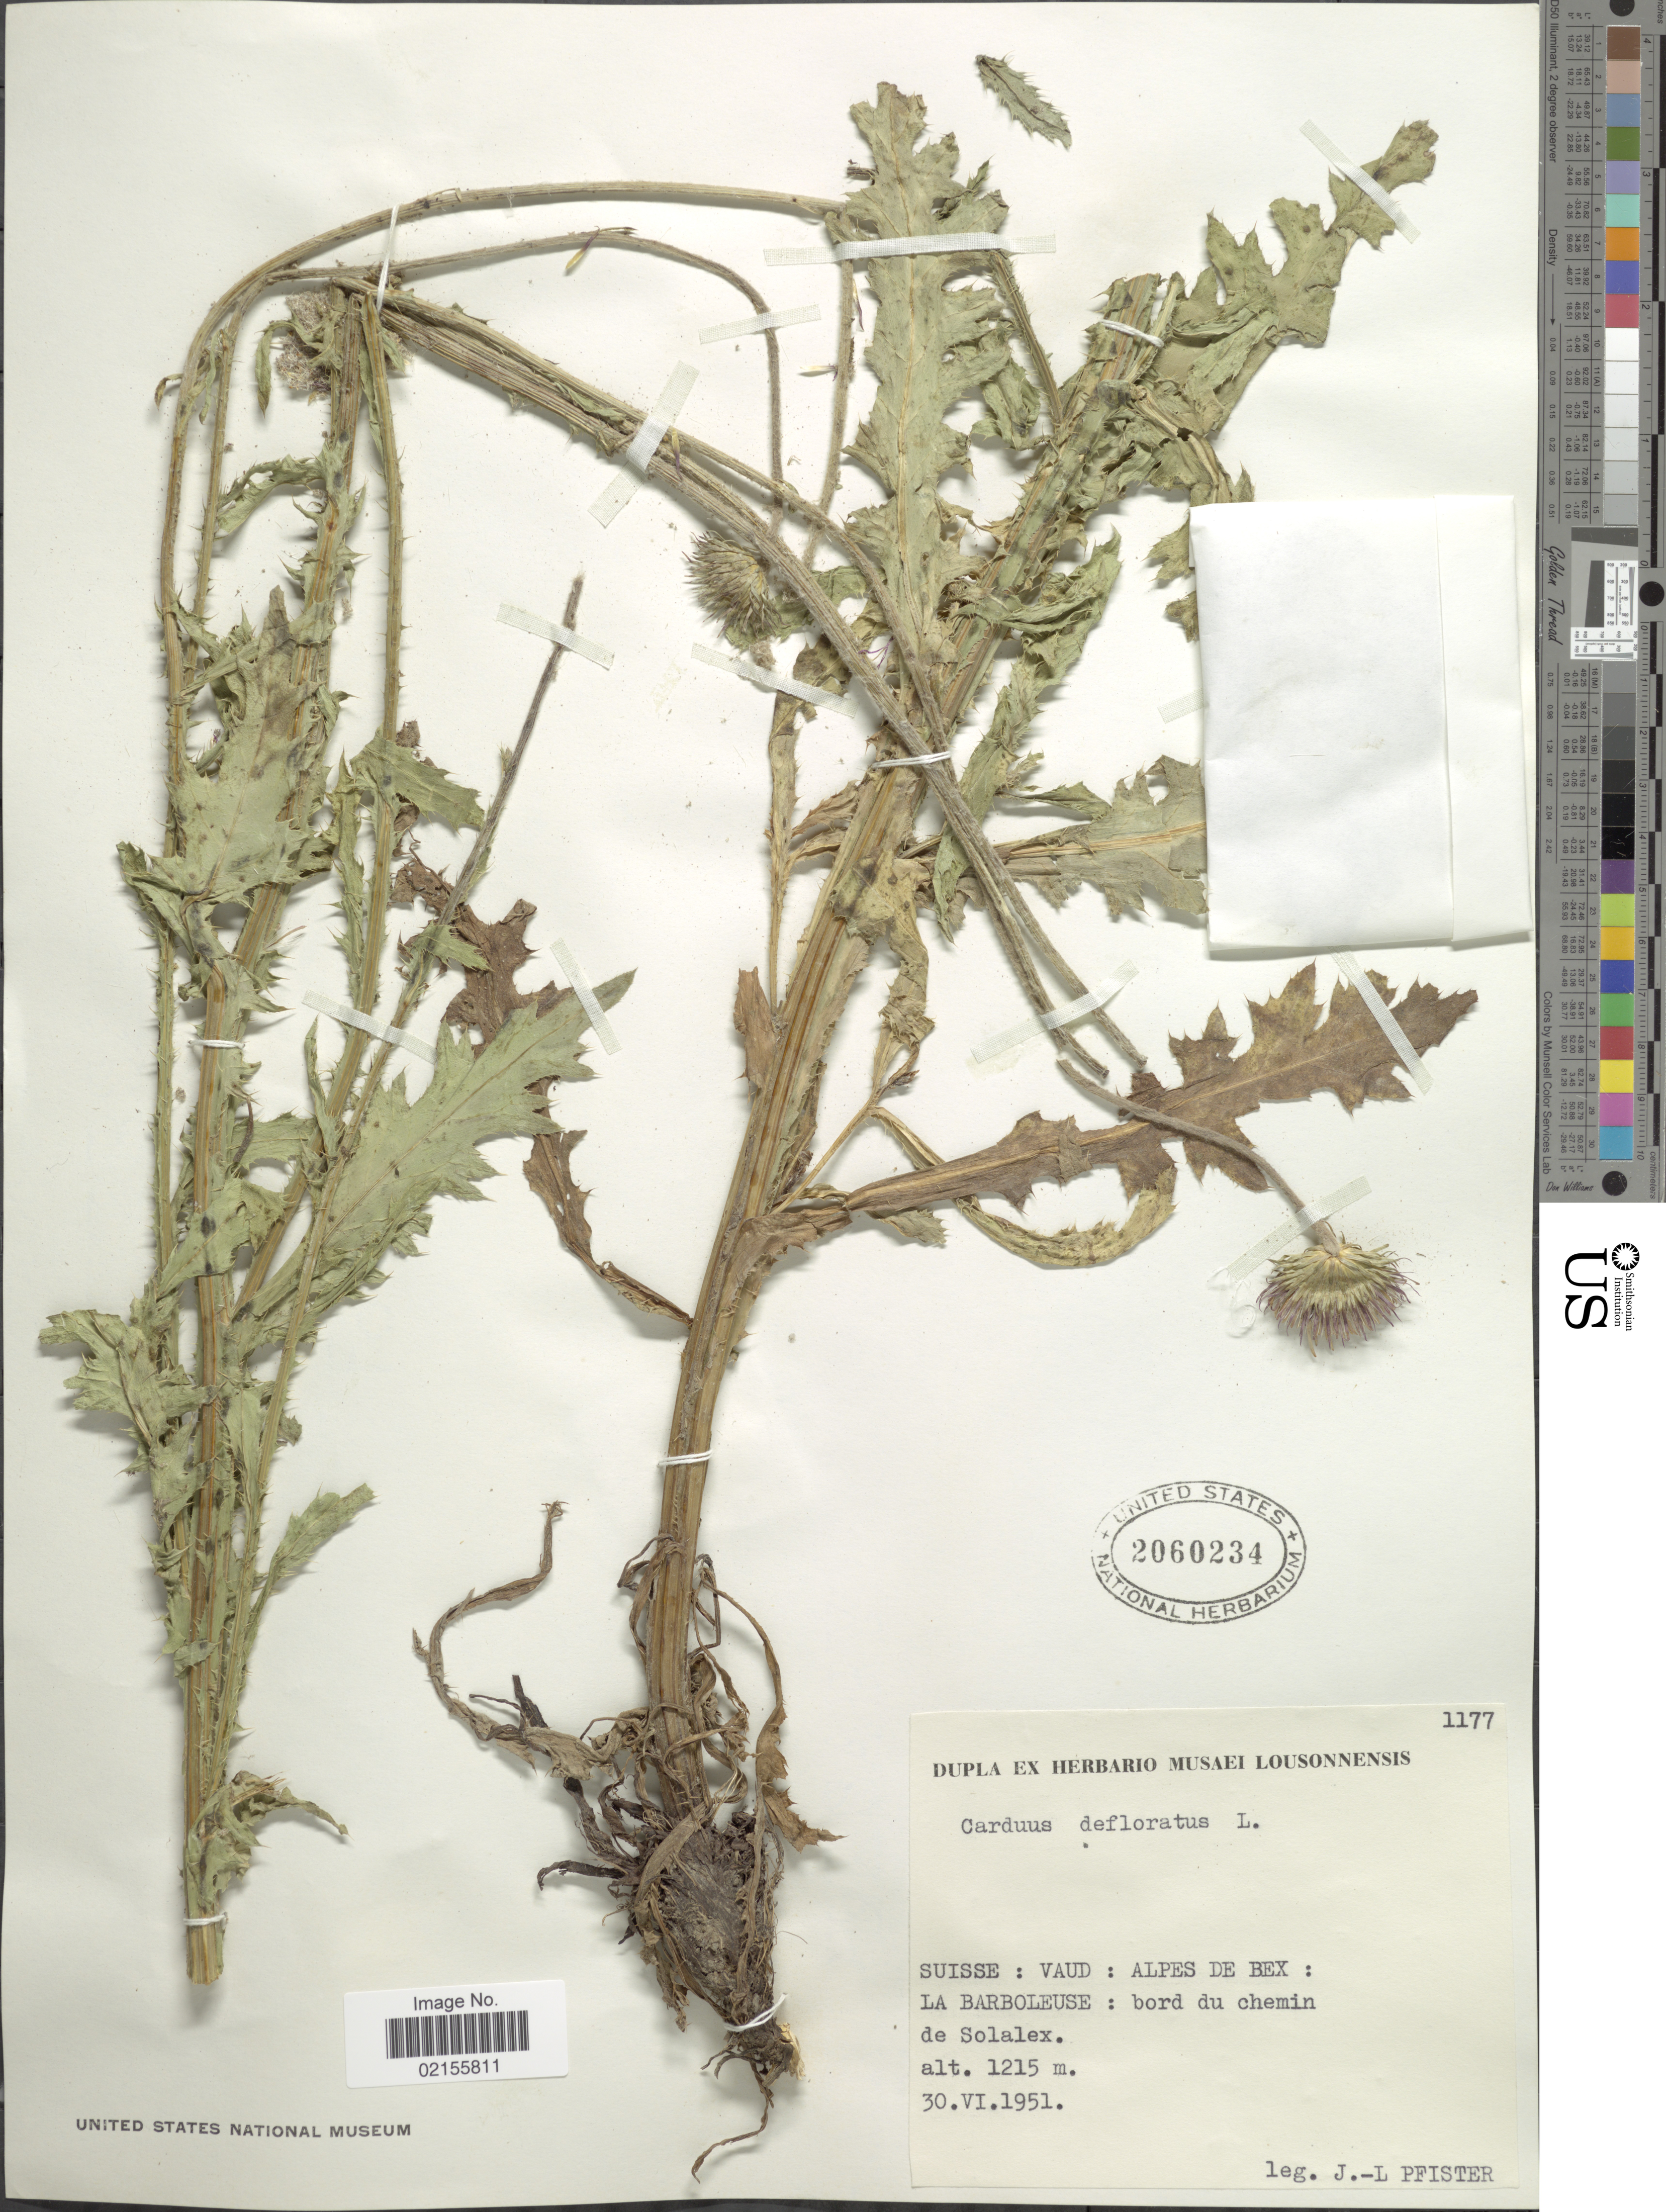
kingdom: Plantae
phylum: Tracheophyta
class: Magnoliopsida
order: Asterales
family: Asteraceae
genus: Carduus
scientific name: Carduus defloratus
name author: L.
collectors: J. Pfister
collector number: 1177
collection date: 1951-06-30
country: Switzerland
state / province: Vaud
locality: Suisse: Vaud: Alpes de Bex: La Barboleuse: bord du chemin de Solalex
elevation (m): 1215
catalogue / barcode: US 2060234